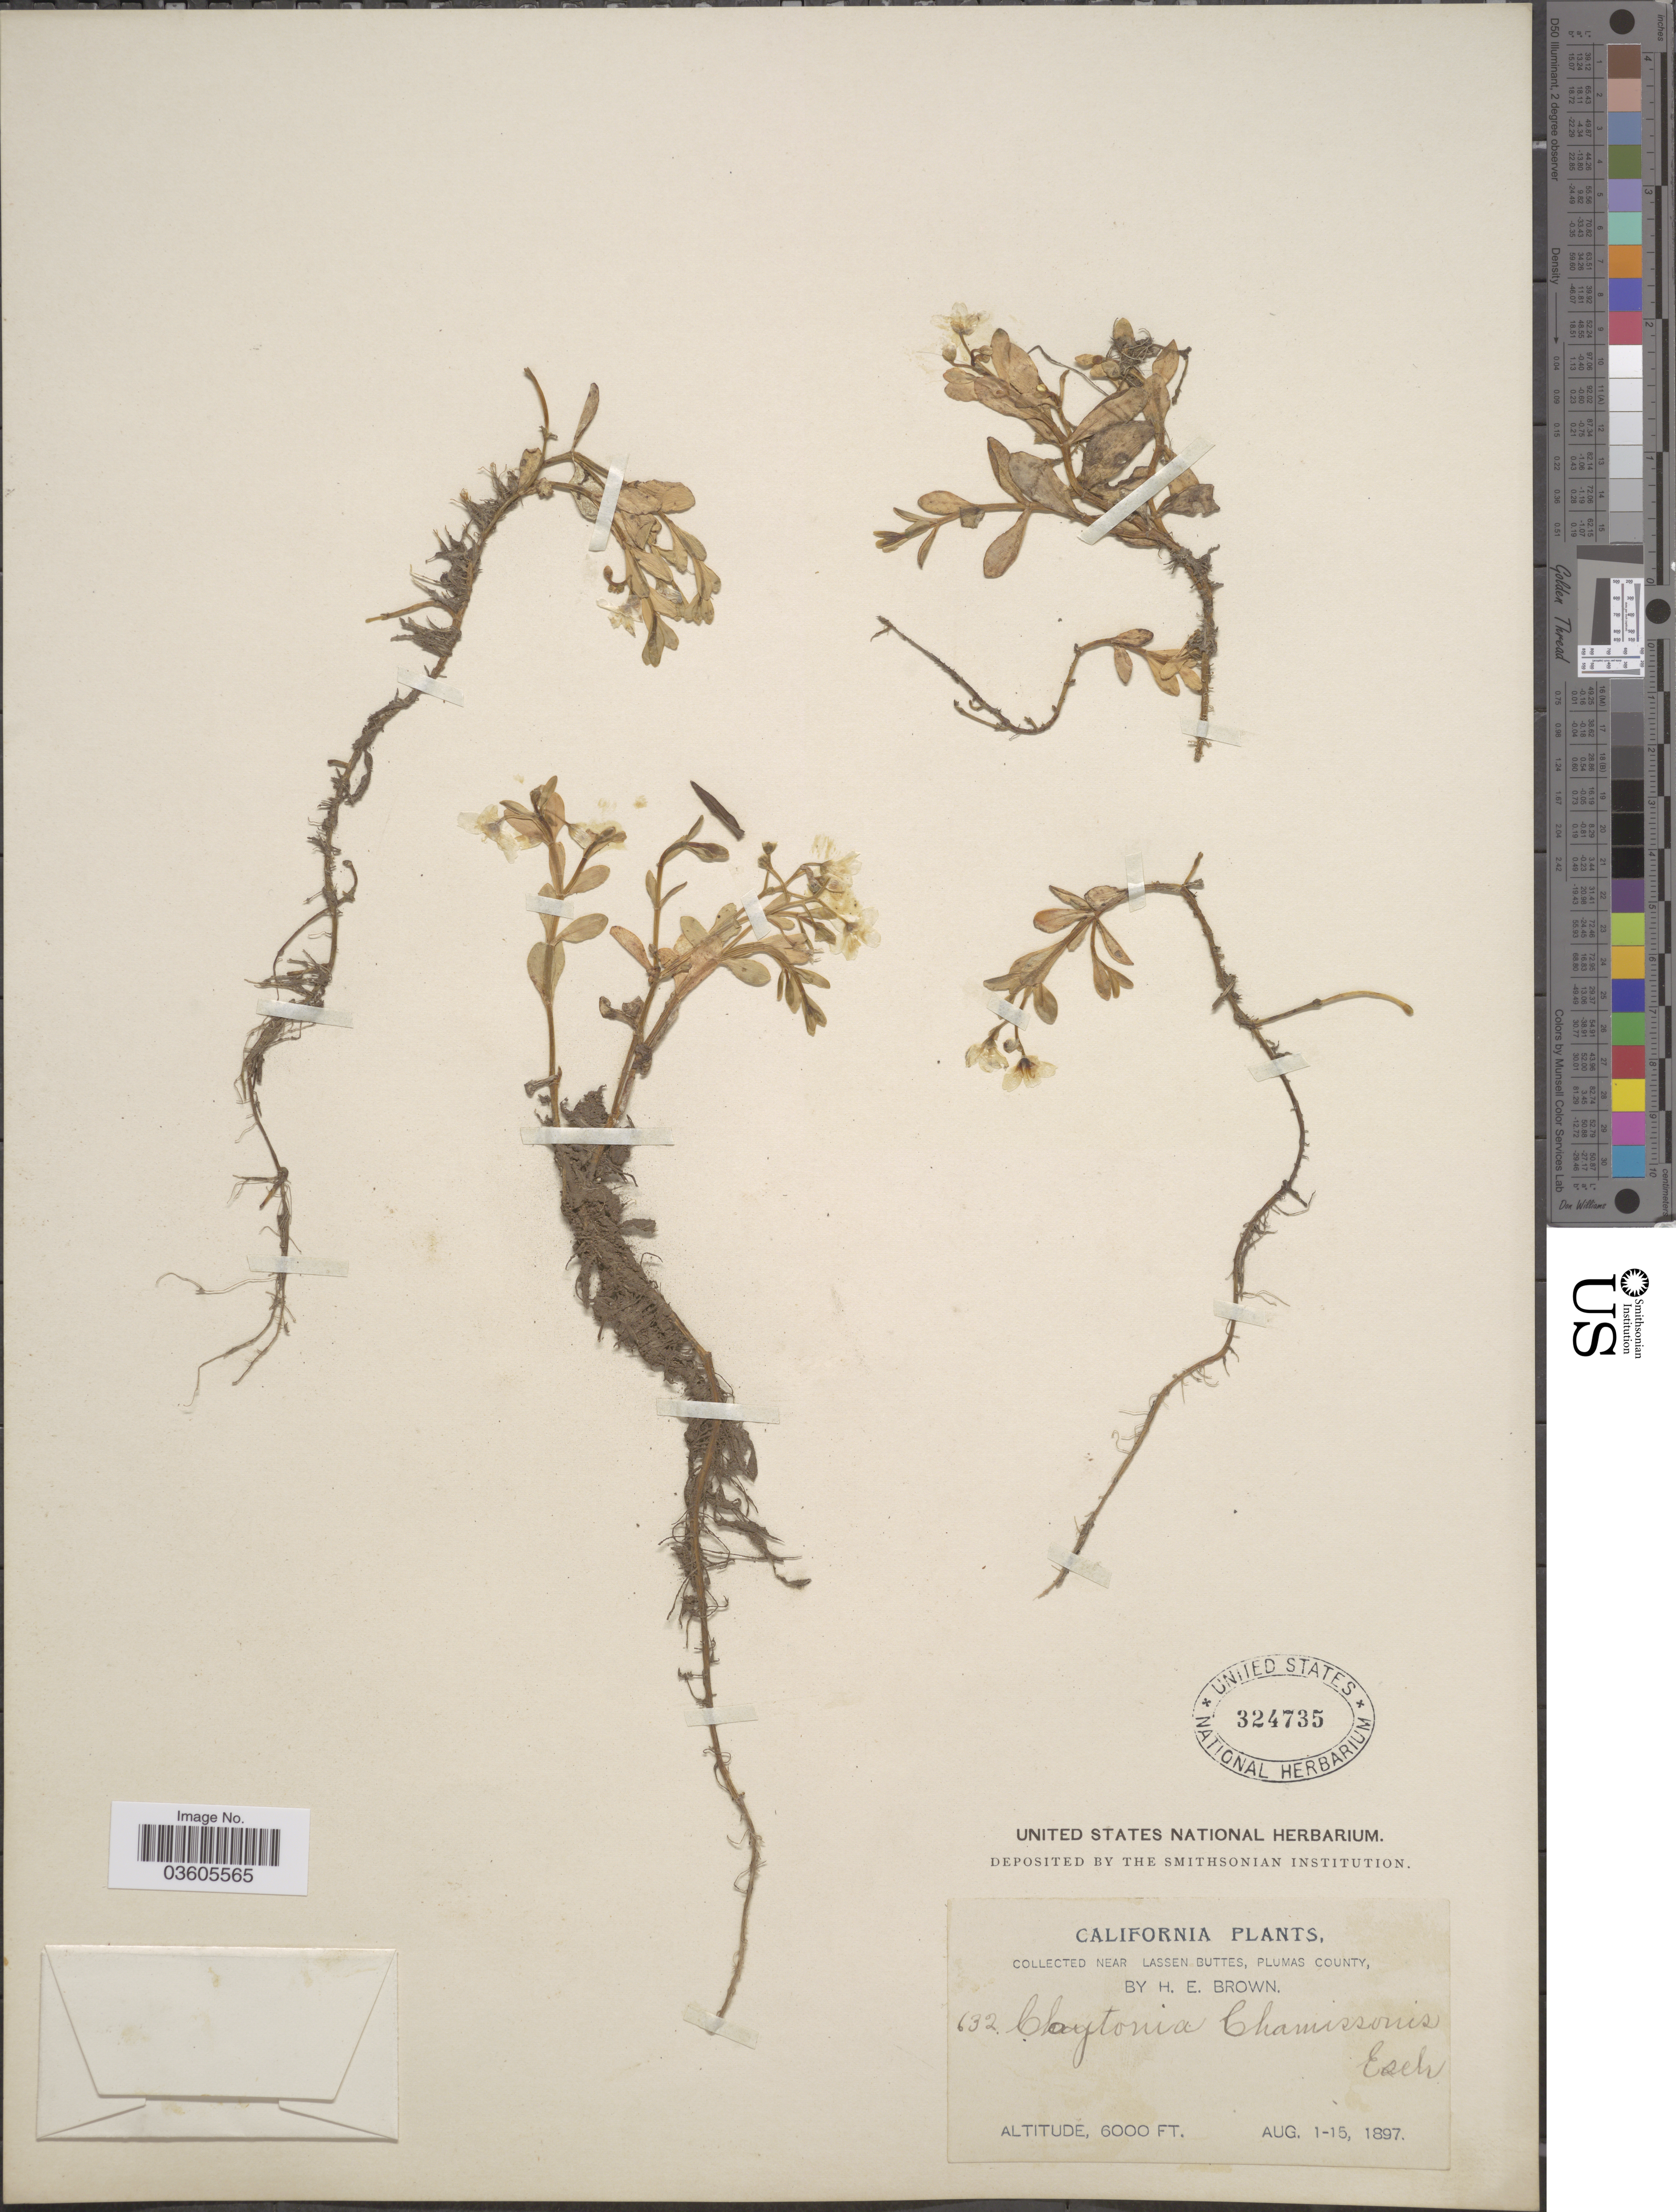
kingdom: Plantae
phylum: Tracheophyta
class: Magnoliopsida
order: Caryophyllales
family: Montiaceae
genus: Montia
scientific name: Montia chamissoi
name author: (Ledeb. ex Spreng.) Greene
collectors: H. E. Brown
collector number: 632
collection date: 1897-08-01/1897-08-15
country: United States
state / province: California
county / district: Plumas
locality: Near Lassen Buttes, Plumas County.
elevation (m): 1829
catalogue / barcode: US 324735